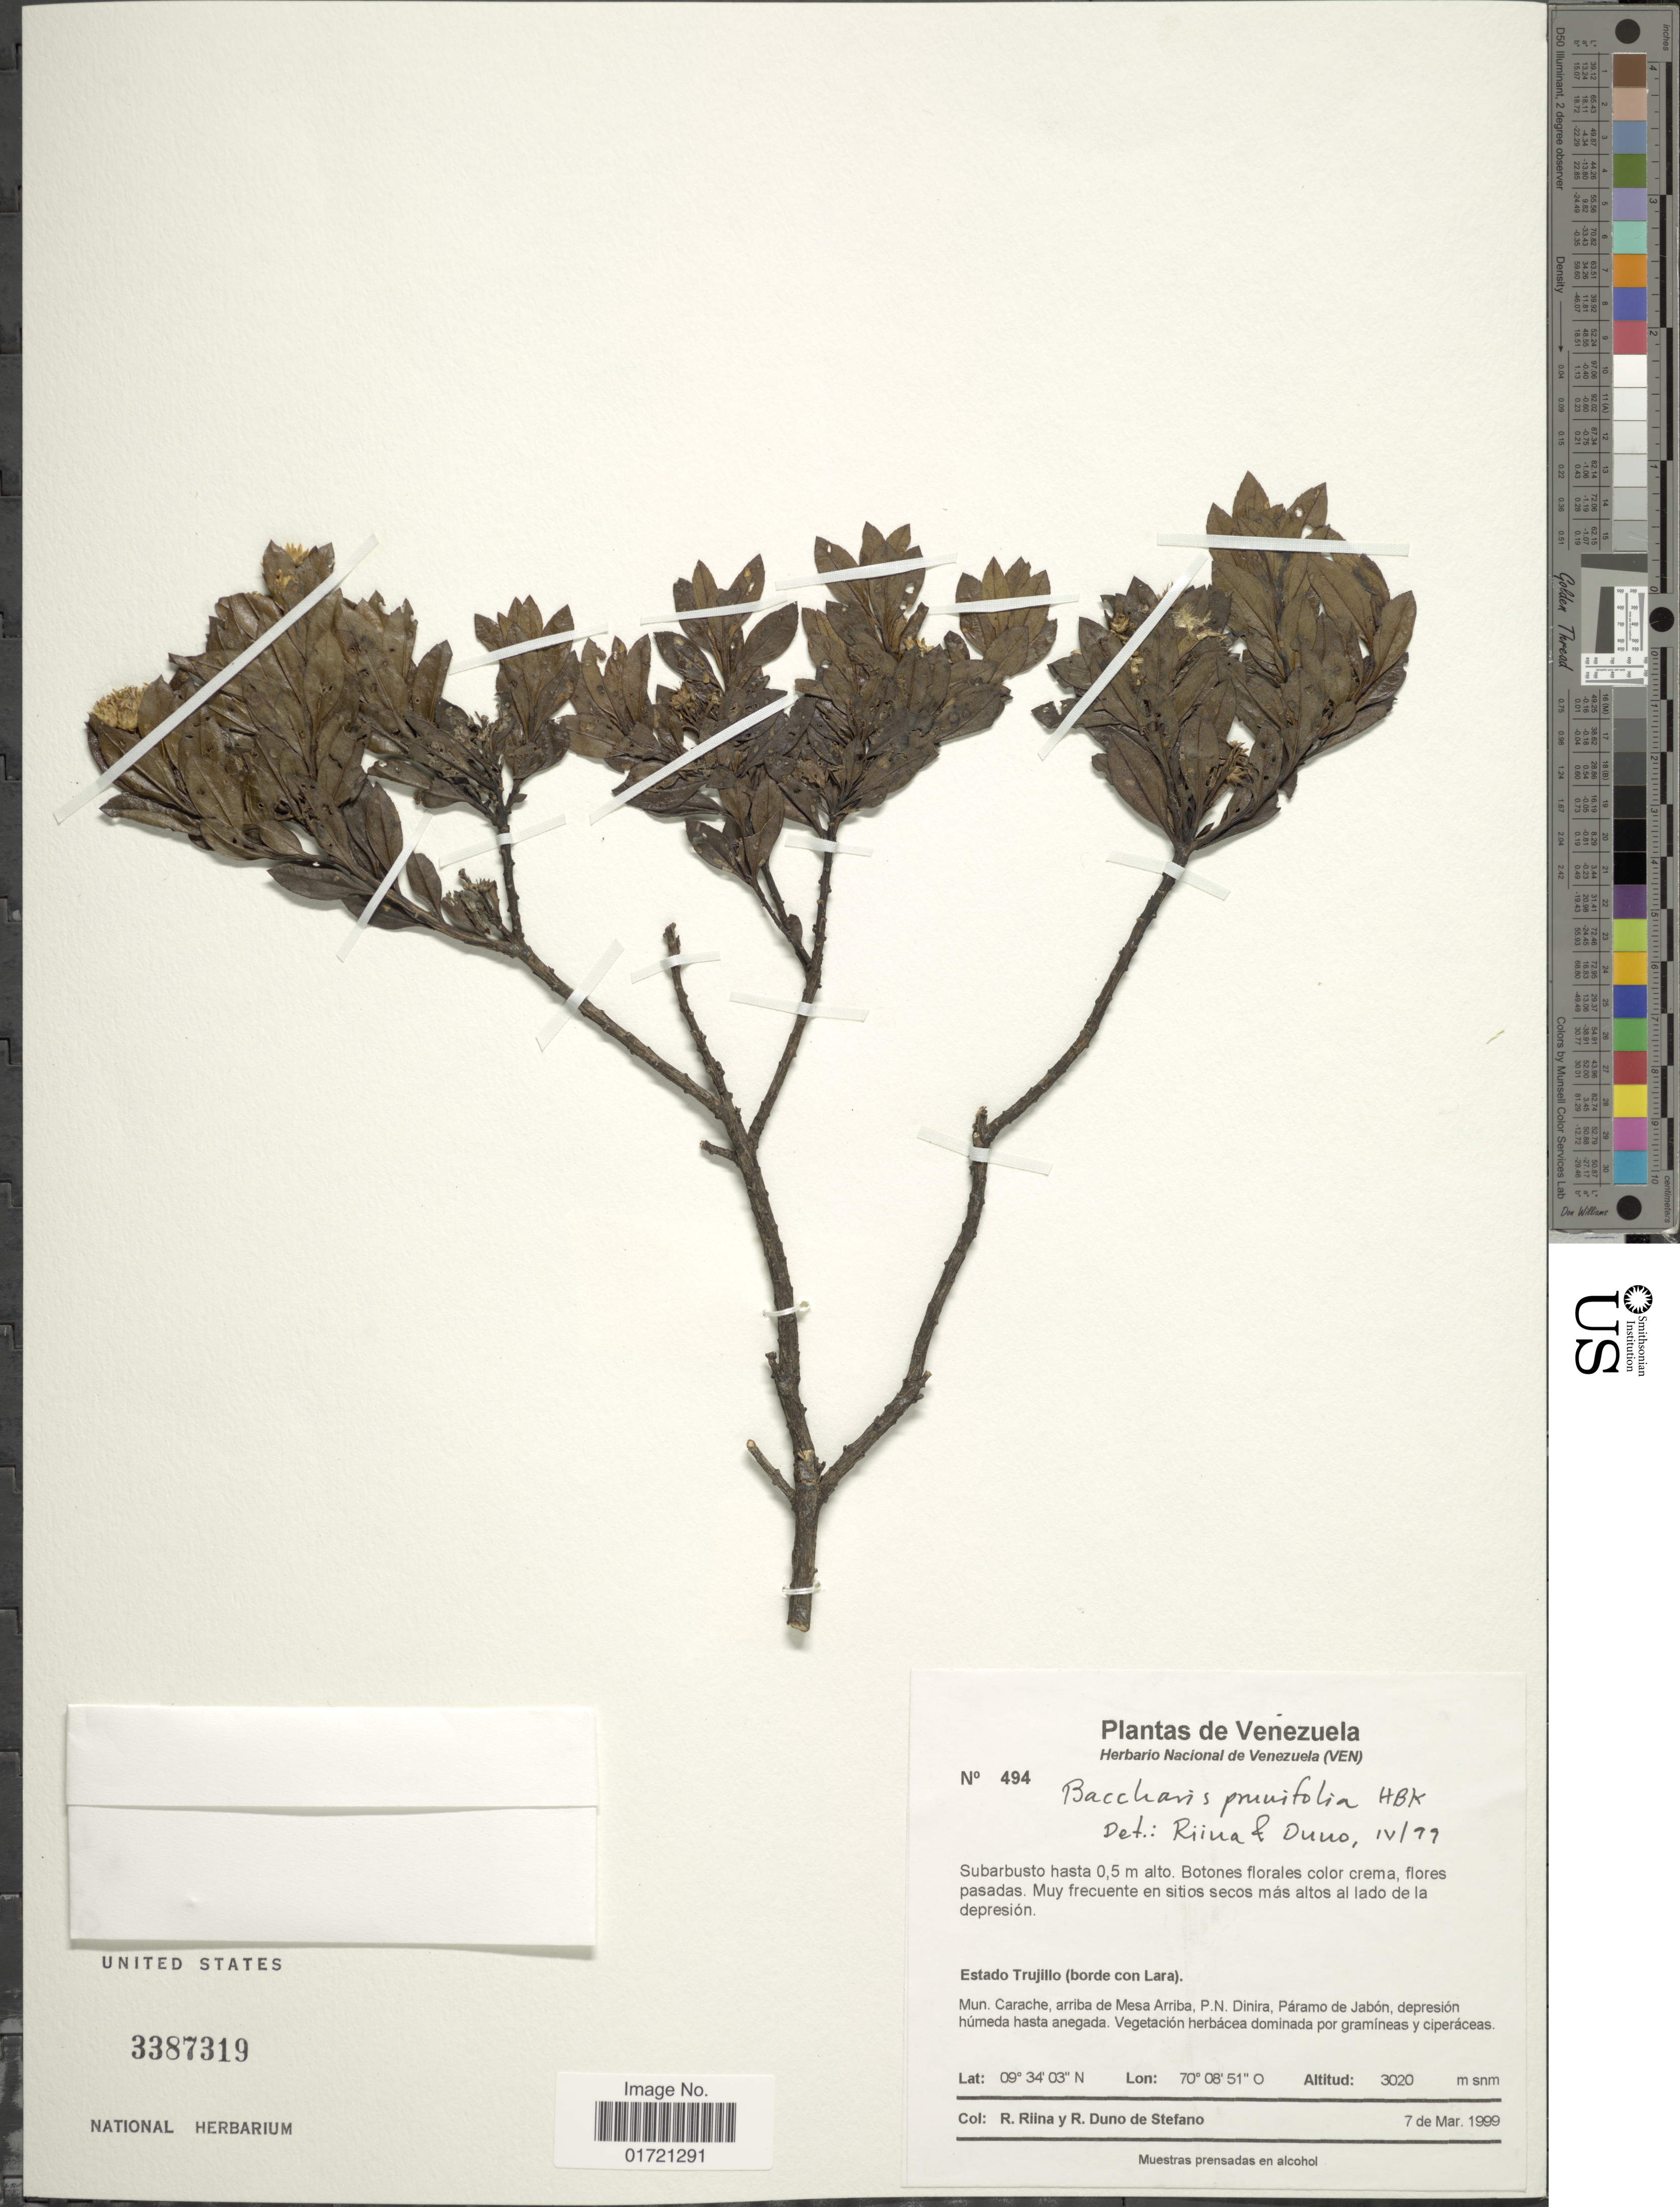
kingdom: Plantae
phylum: Tracheophyta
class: Magnoliopsida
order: Asterales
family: Asteraceae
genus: Baccharis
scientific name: Baccharis prunifolia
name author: Kunth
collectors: R. Riina & R. Duno de Stefano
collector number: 494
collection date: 1999-03-07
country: Venezuela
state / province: Trujillo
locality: Estado Trujillo (borde con Lara). Mun. Carache, arriba de Mesa Arriba, P.N. Dinira, Páramo de Jabón, depresión húmeda hasta anegada.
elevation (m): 3020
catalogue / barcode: US 3387319